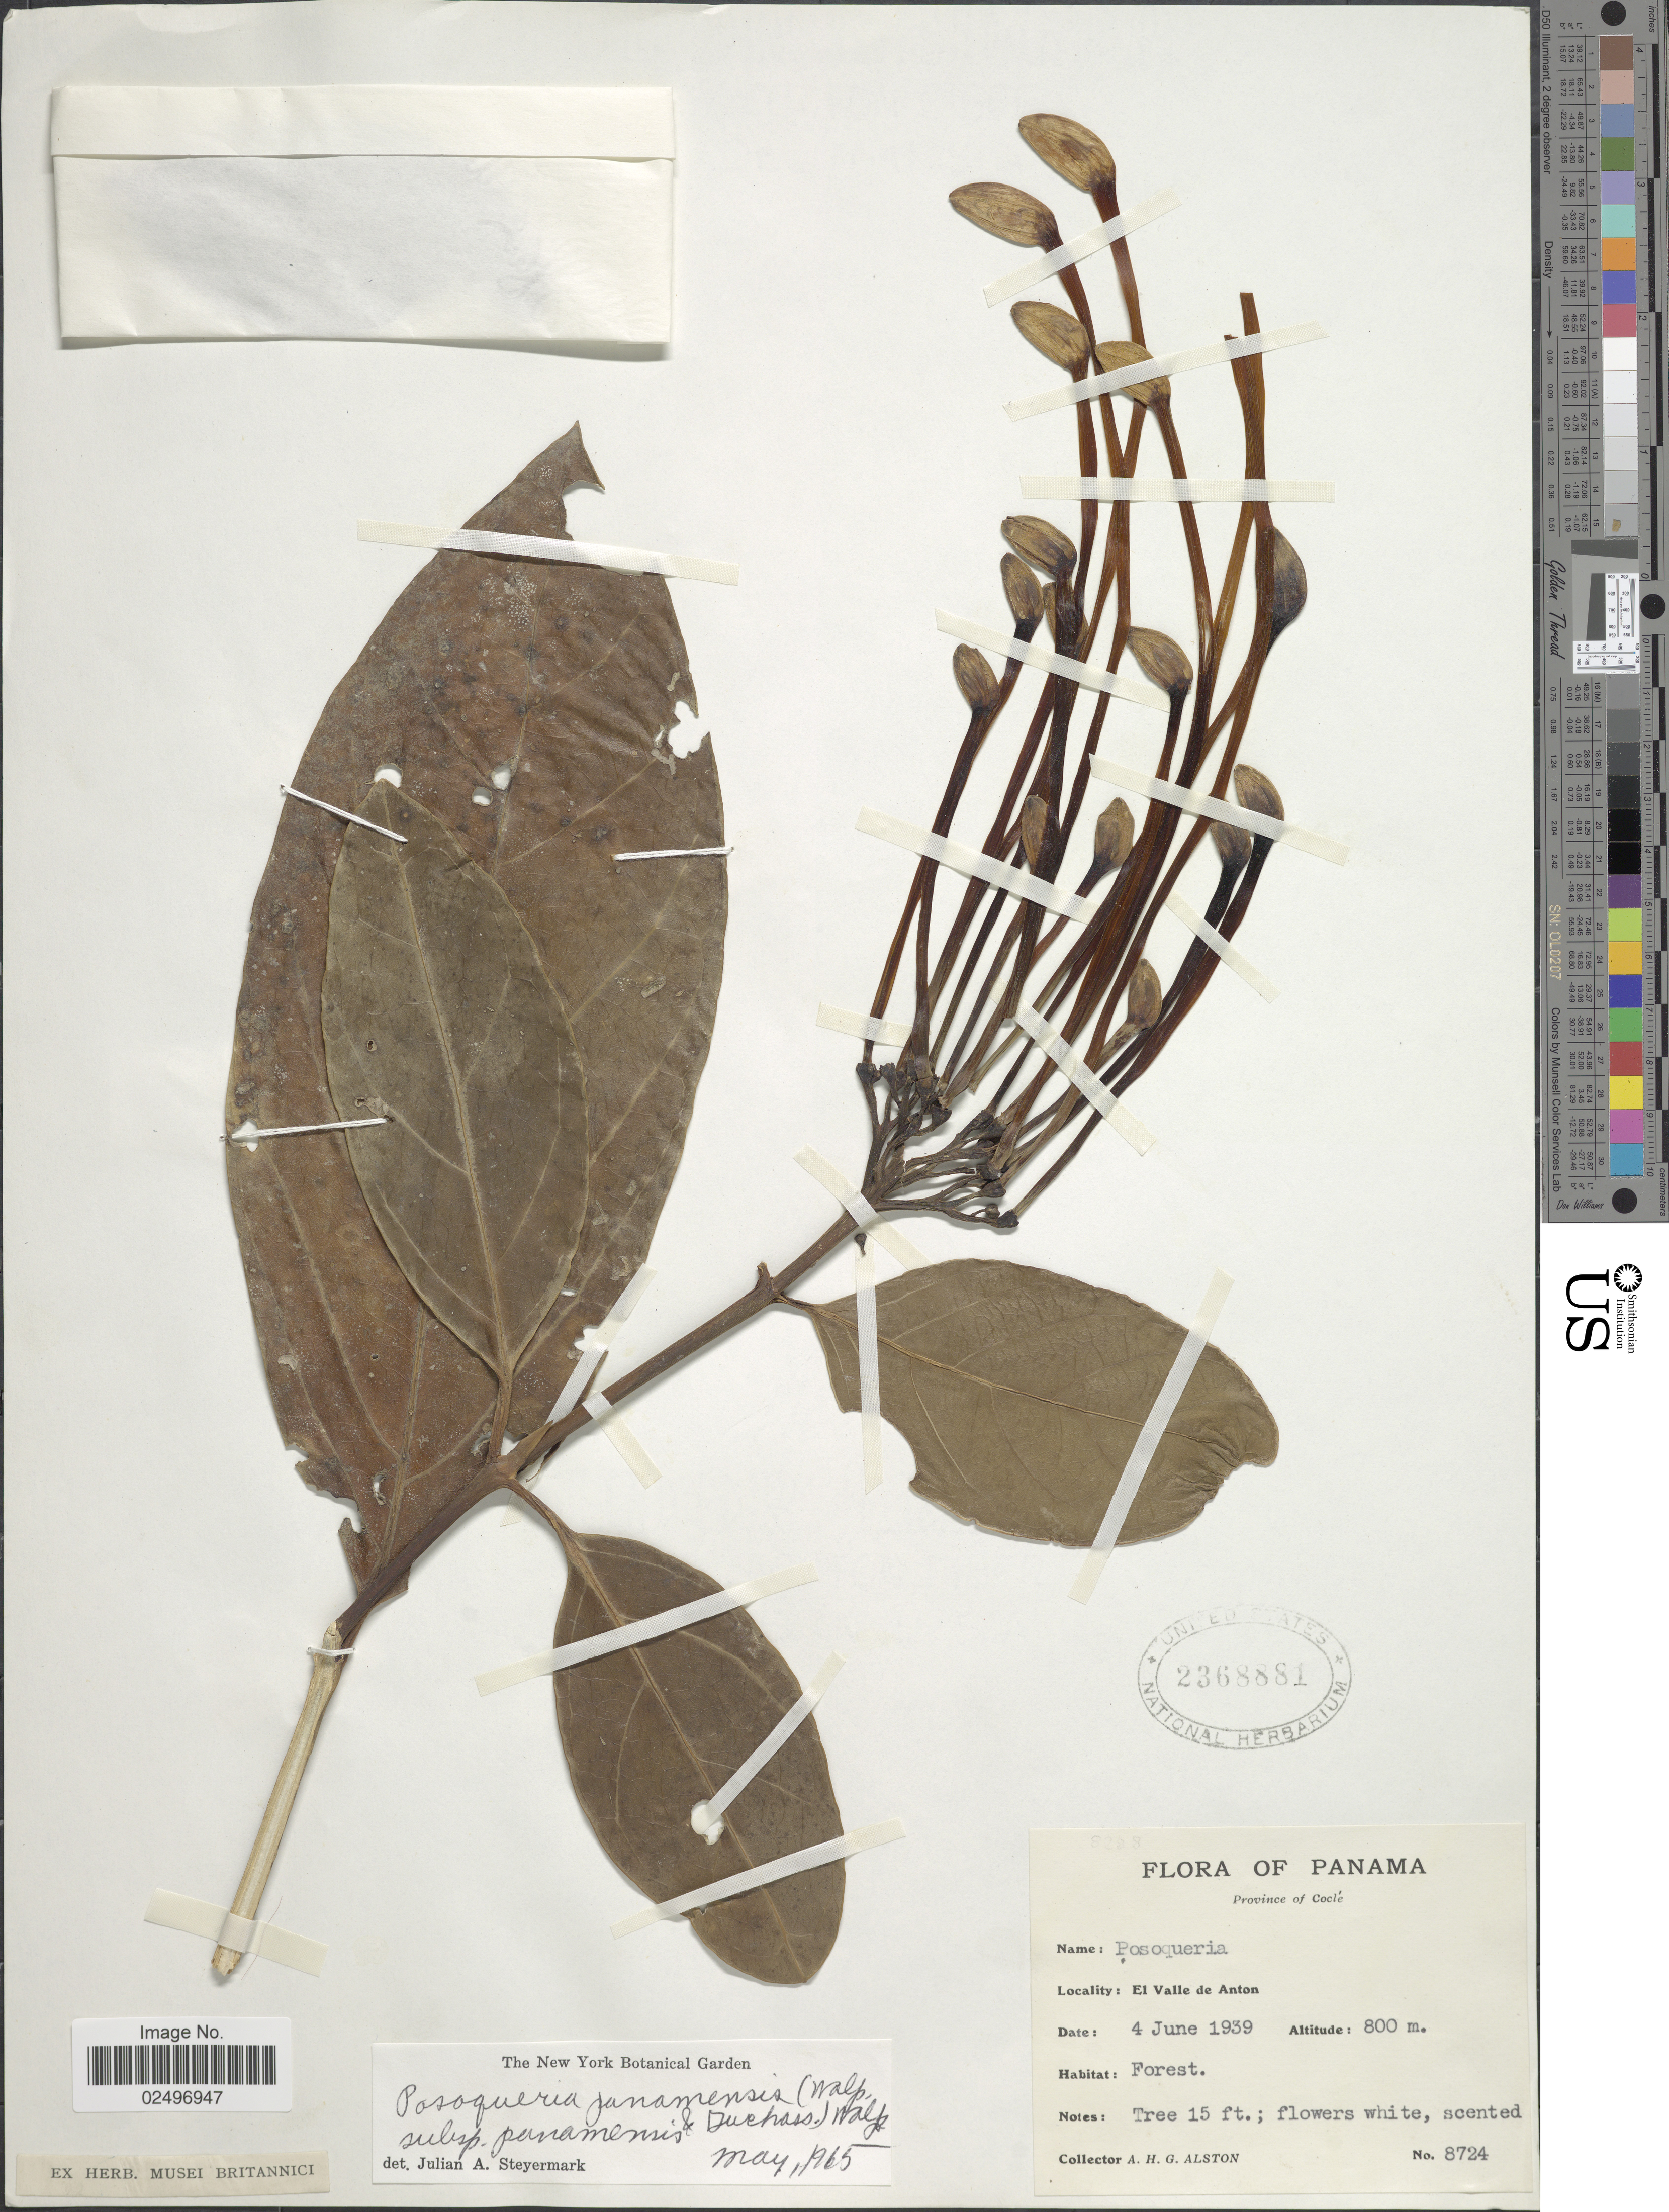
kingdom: Plantae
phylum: Tracheophyta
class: Magnoliopsida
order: Gentianales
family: Rubiaceae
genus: Posoqueria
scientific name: Posoqueria panamensis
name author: (Walp. & Duchass.) Walp.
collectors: A. H. Alston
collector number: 8724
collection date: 1939-06-04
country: Panama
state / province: Coclé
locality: El Valle de Anton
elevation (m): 800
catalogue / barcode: US 2368881